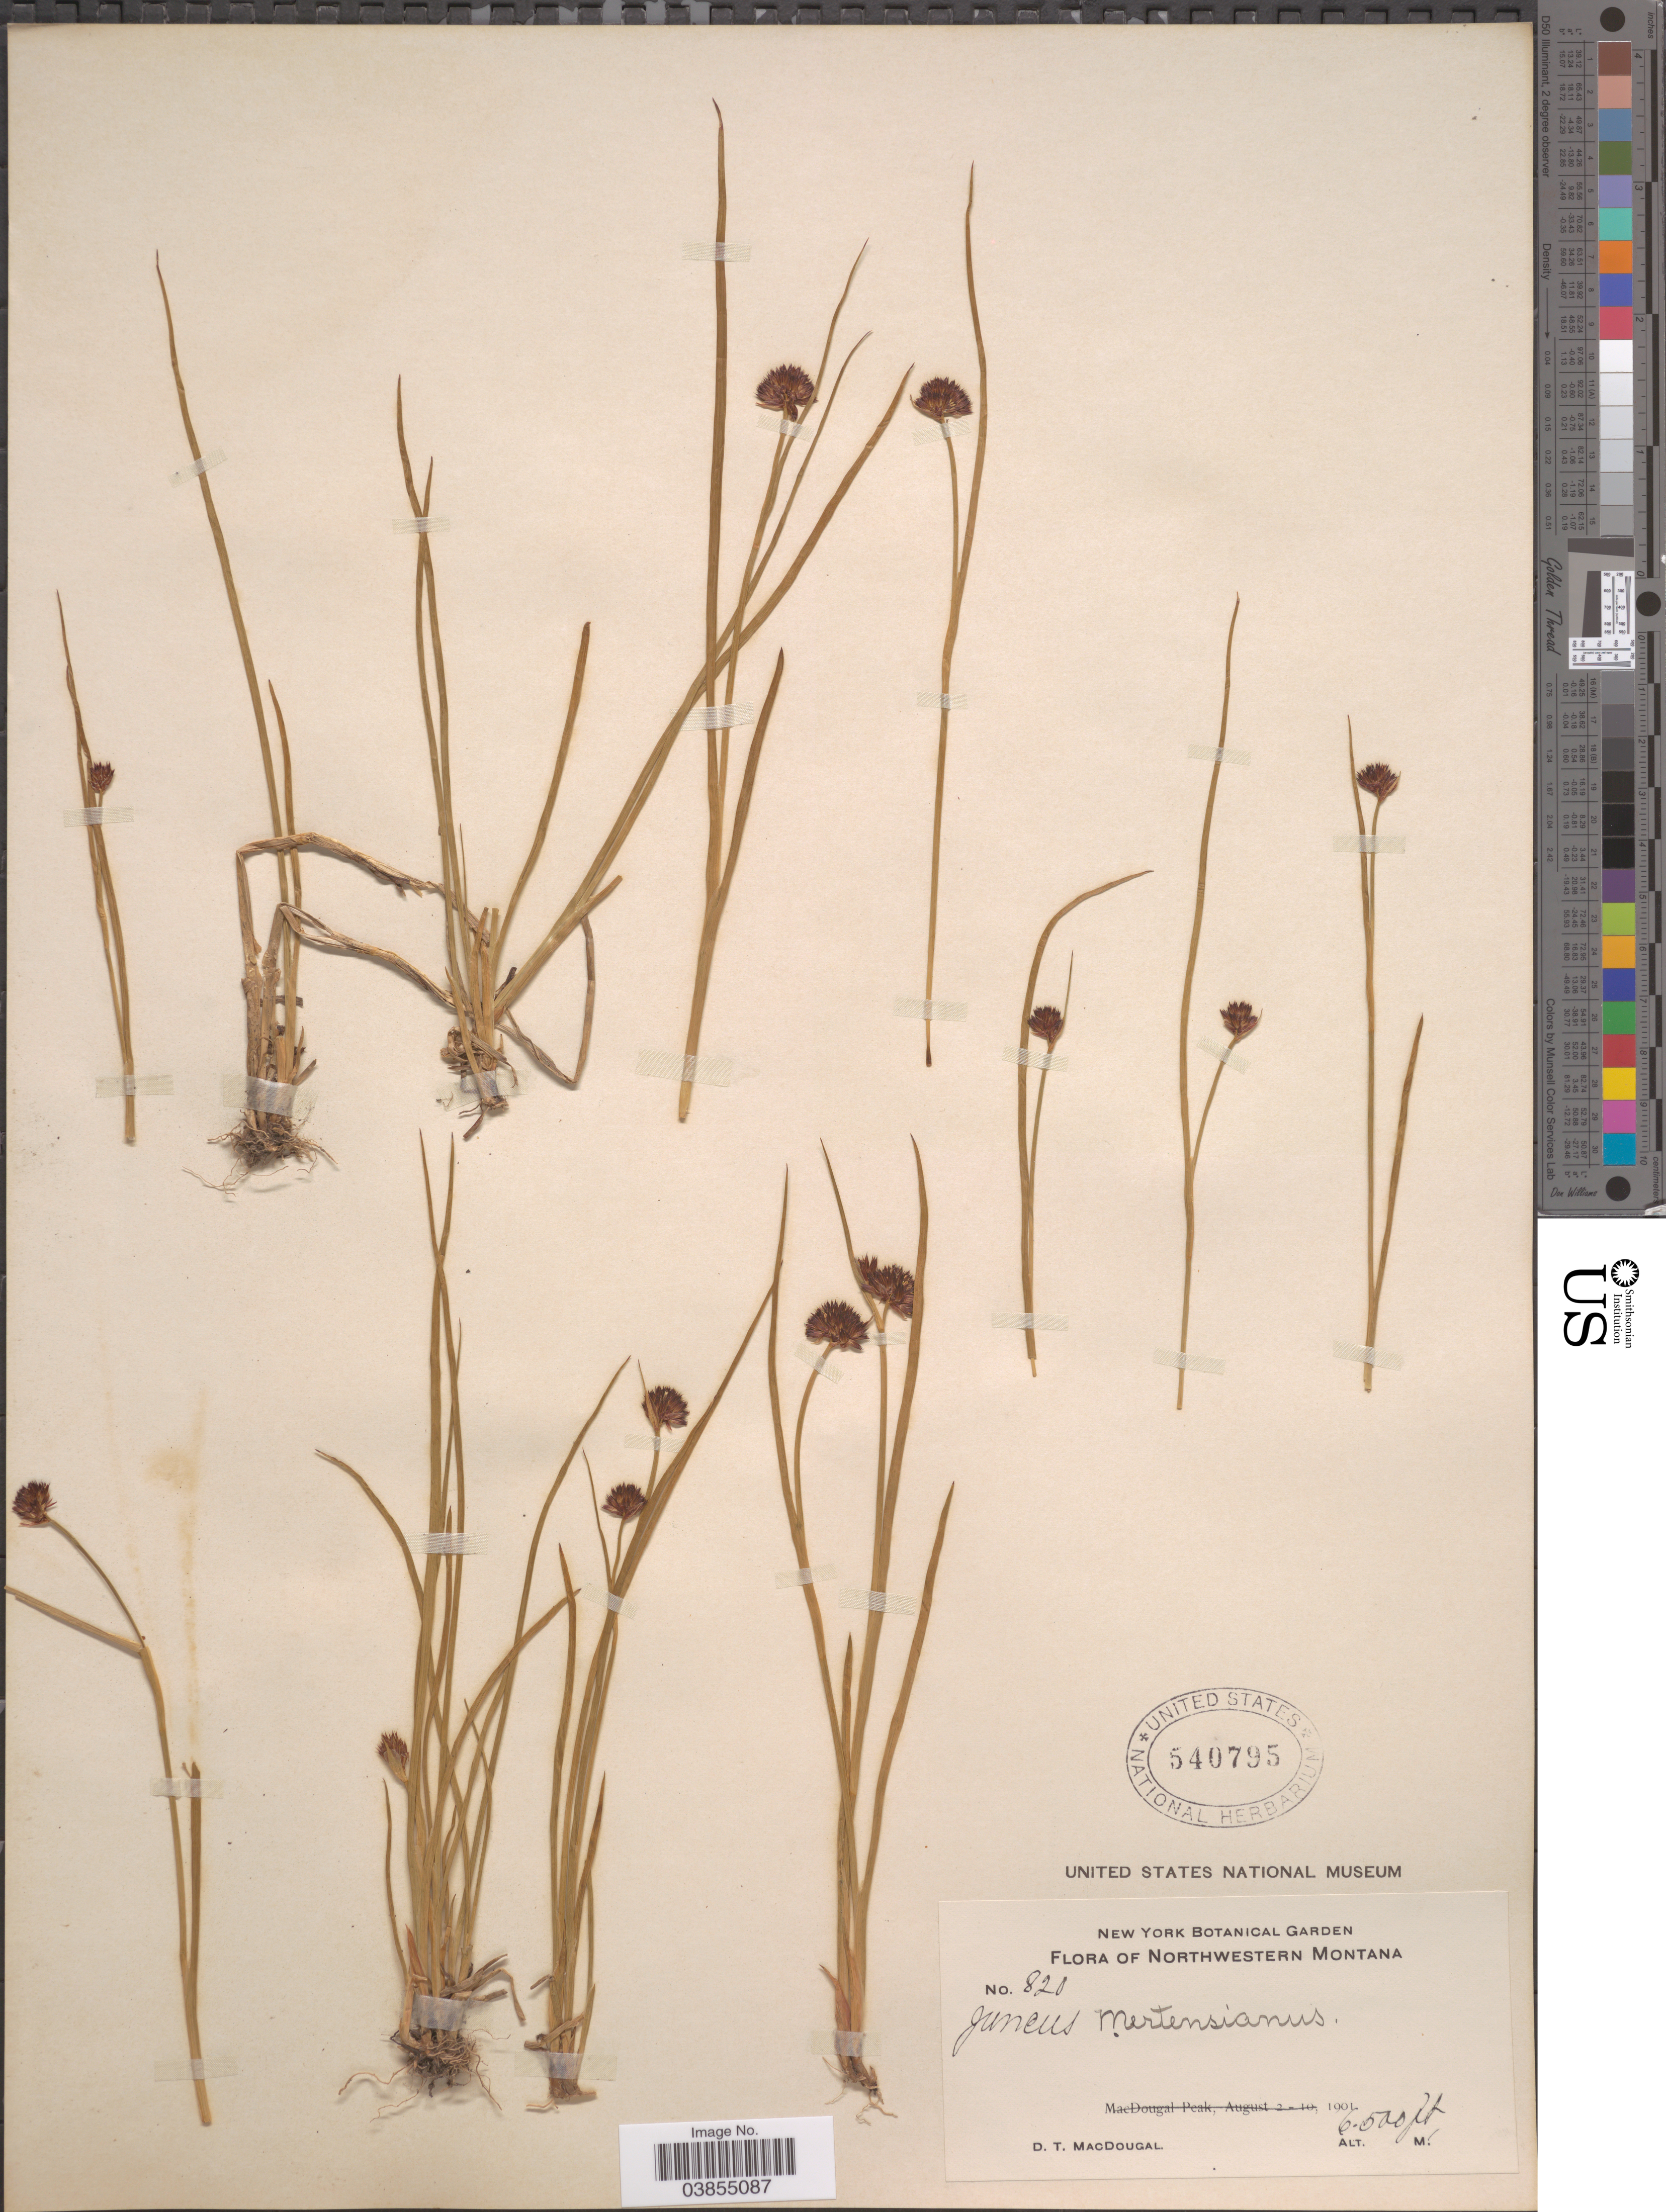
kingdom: Plantae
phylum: Tracheophyta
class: Liliopsida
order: Poales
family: Juncaceae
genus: Juncus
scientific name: Juncus mertensianus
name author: Bong.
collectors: D. T. MacDougal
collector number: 820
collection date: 1901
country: United States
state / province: Montana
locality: Northwestern Montana.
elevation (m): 1981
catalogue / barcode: US 540795